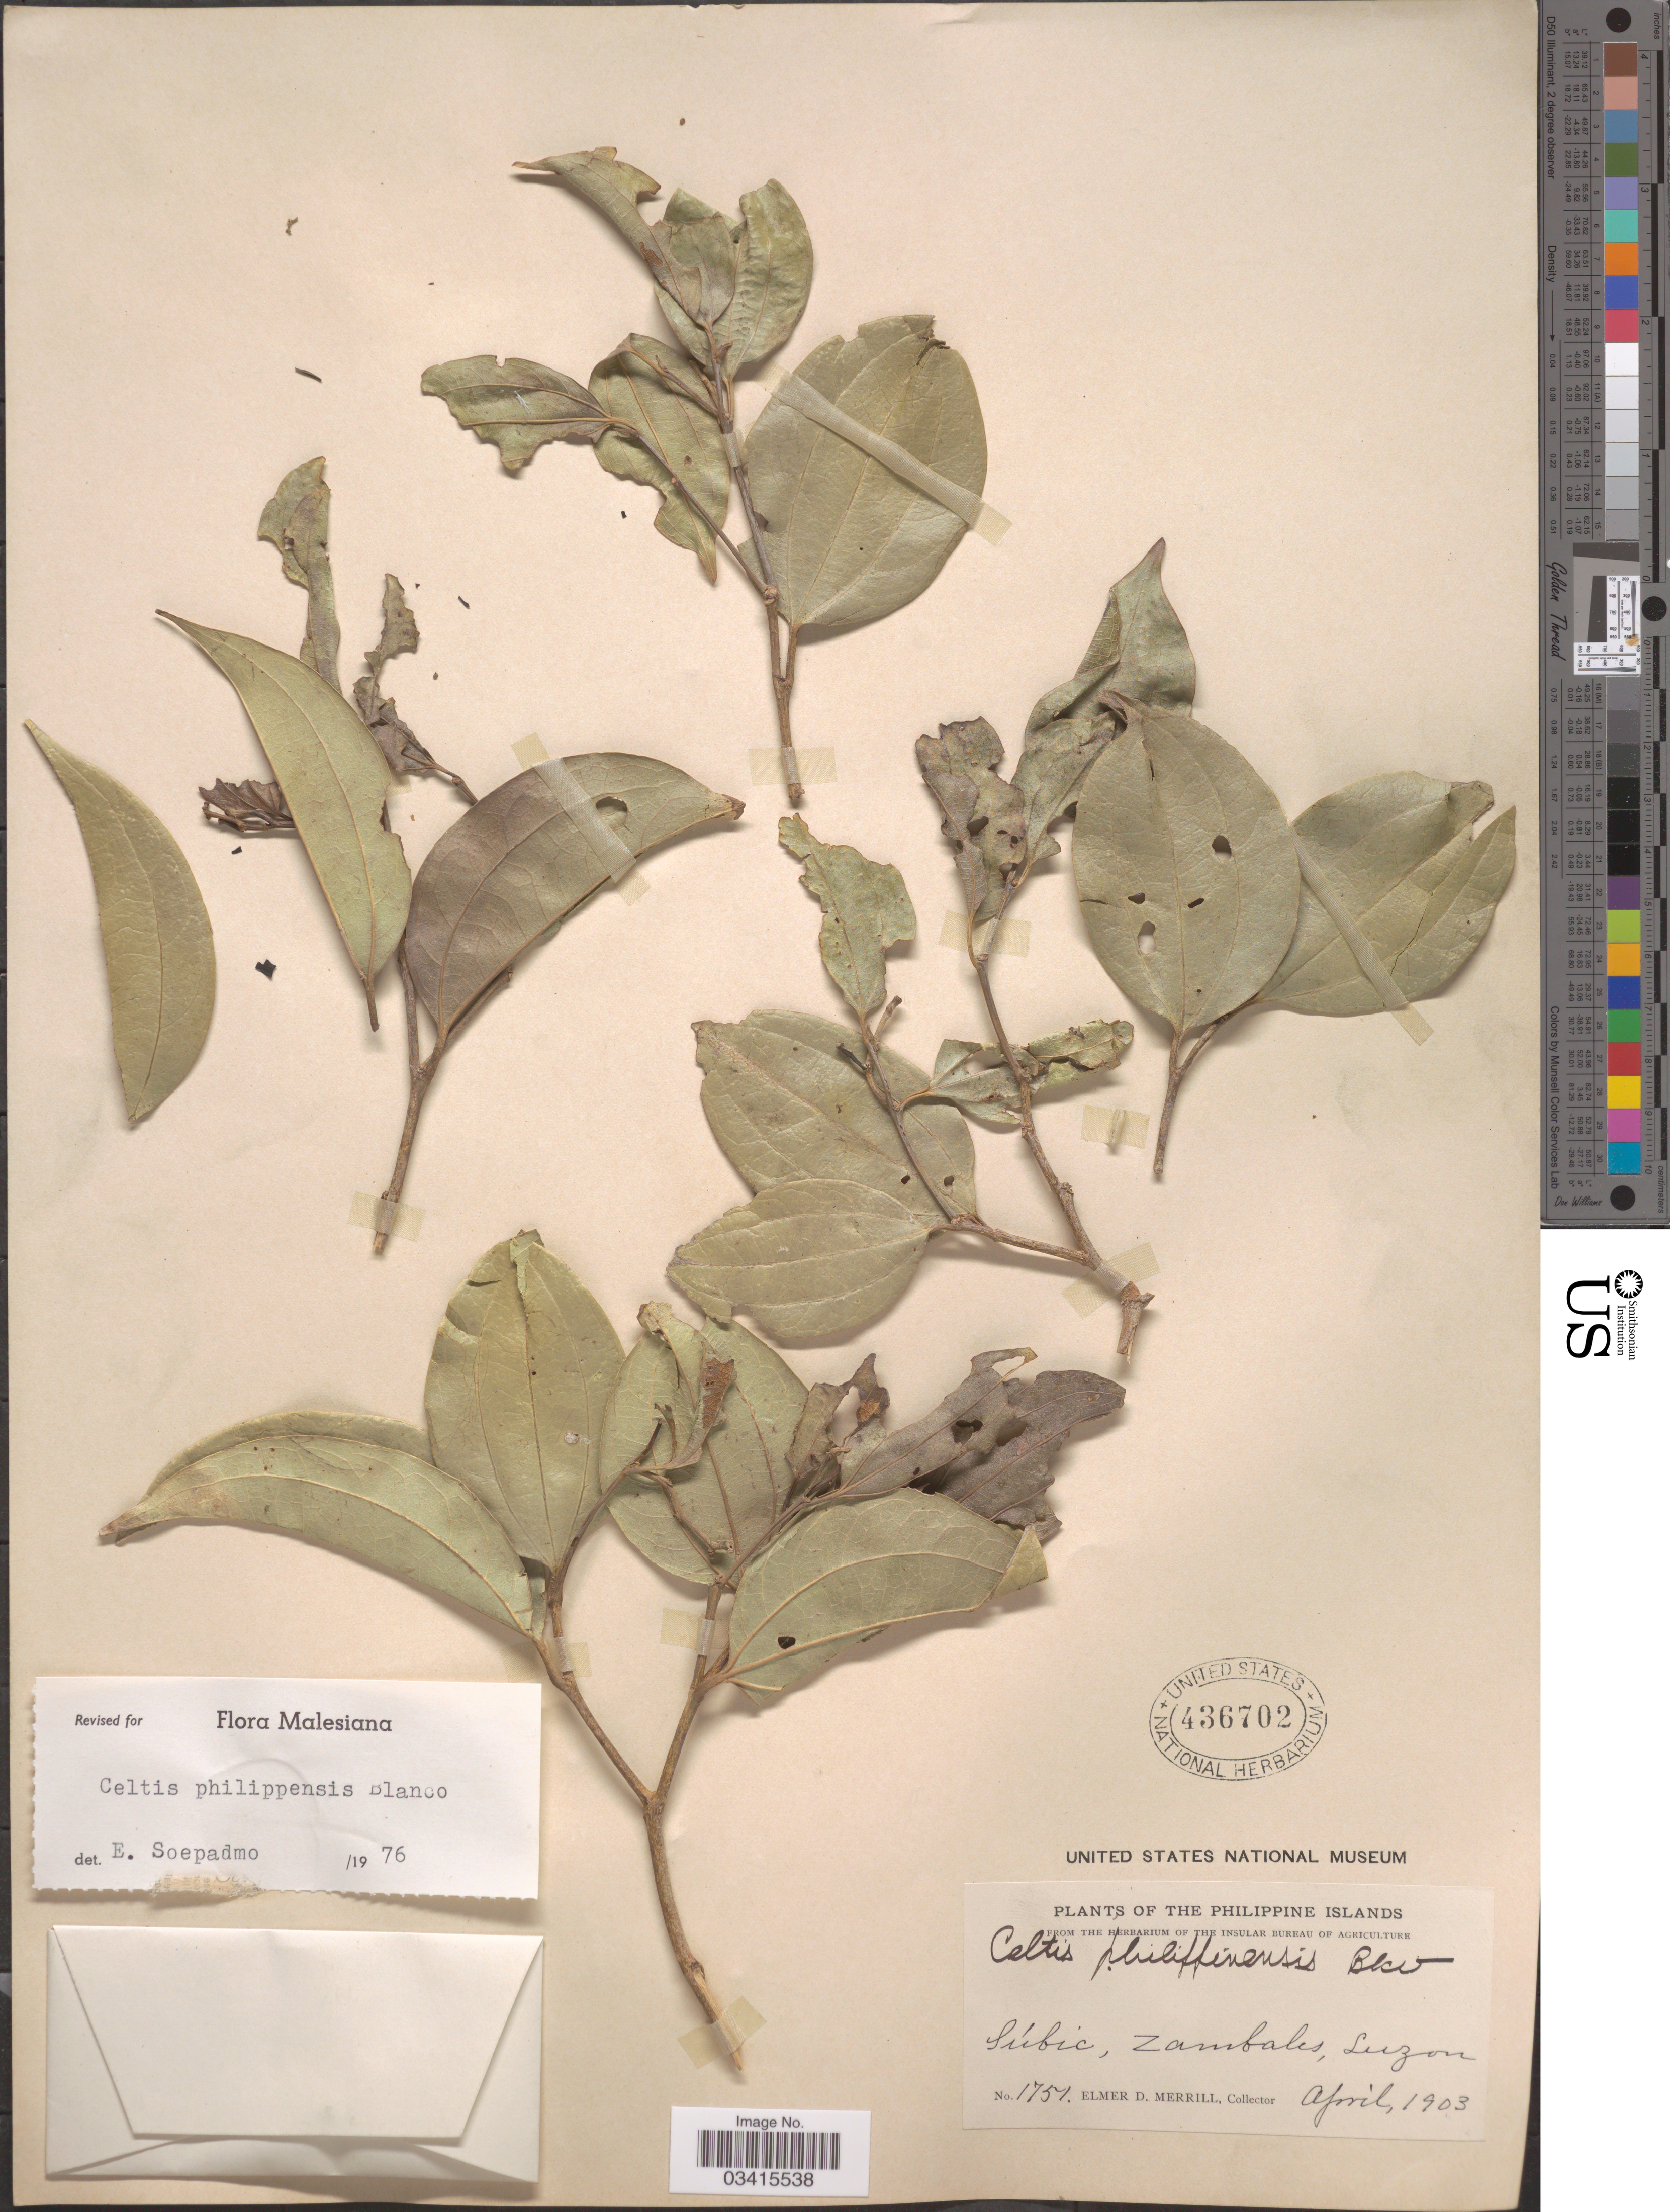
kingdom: Plantae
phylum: Tracheophyta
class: Magnoliopsida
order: Rosales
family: Cannabaceae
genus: Celtis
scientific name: Celtis philippensis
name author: Blanco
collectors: E. D. Merrill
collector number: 1751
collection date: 1903-04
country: Philippines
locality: Súbic, Zambales, Luzon.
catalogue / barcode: US 436702